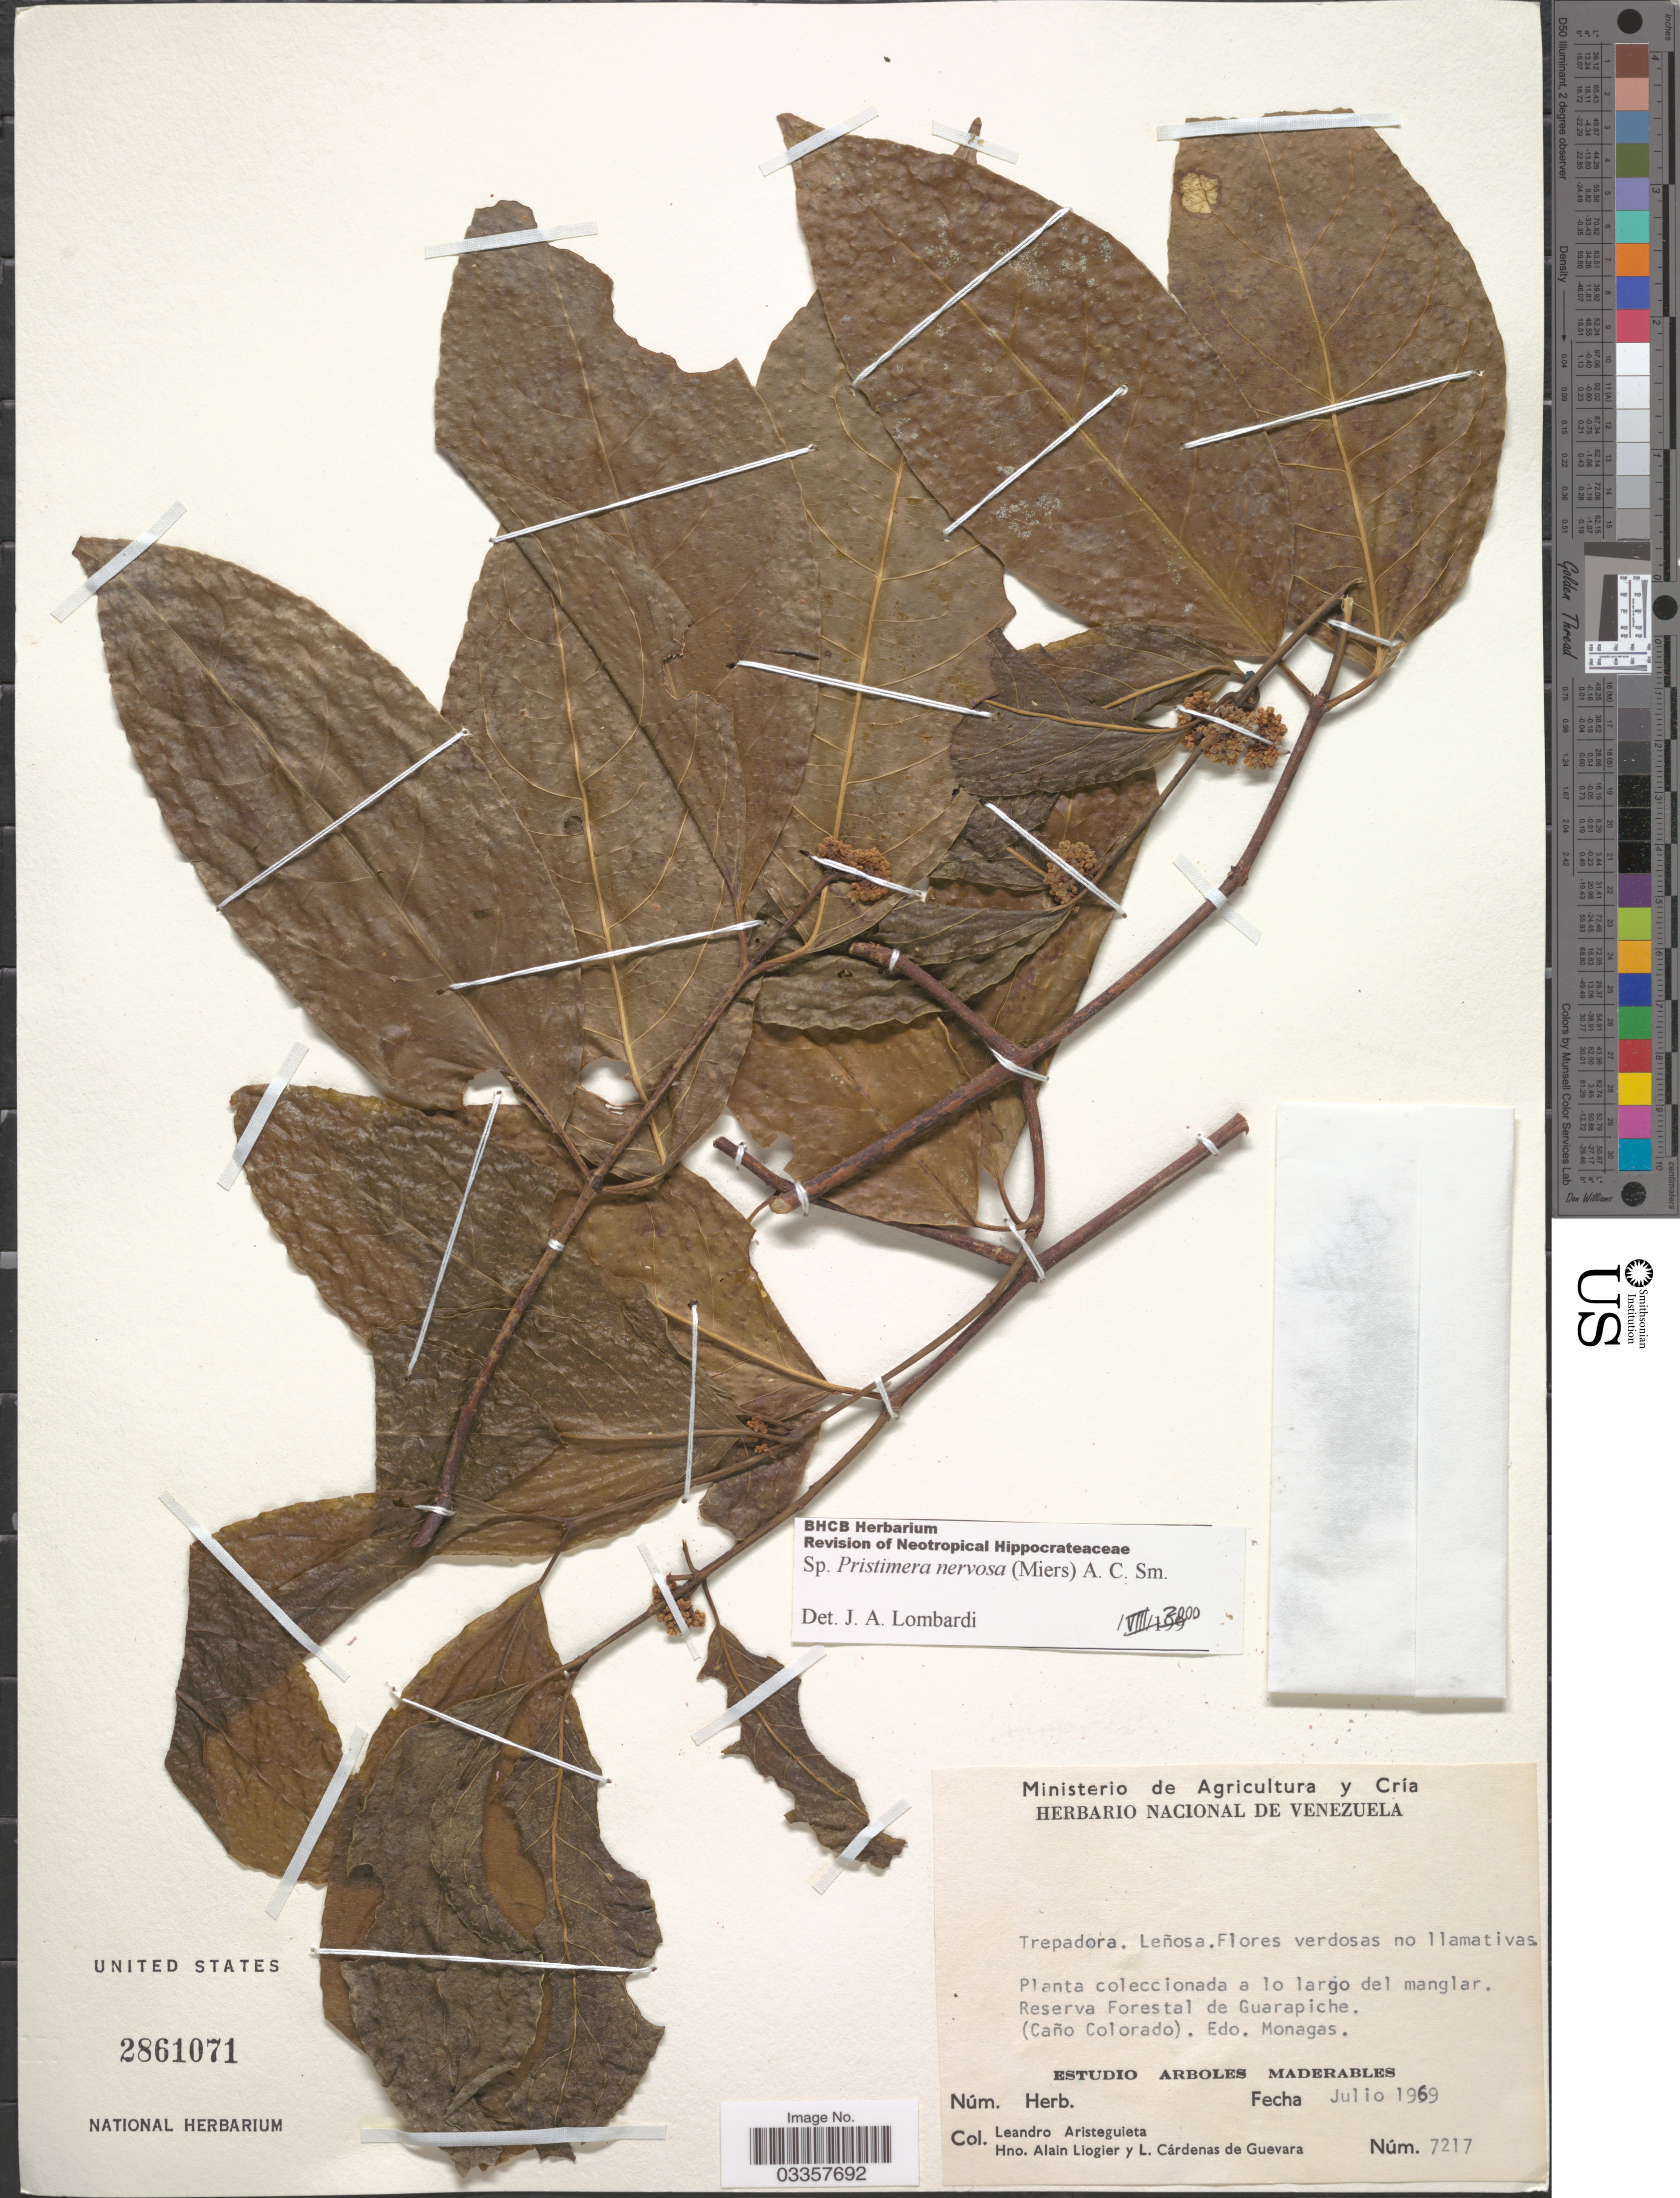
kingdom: Plantae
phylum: Tracheophyta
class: Magnoliopsida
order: Celastrales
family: Celastraceae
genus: Pristimera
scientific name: Pristimera nervosa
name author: (Miers) A.C. Sm.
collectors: L. Aristeguieta, A. H. Liogier & L. De Guevara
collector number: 7217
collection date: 1969-07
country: Venezuela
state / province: Monagas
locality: Reserva Forestal de Guarapiche. (Caño Colorado).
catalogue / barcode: US 2861071